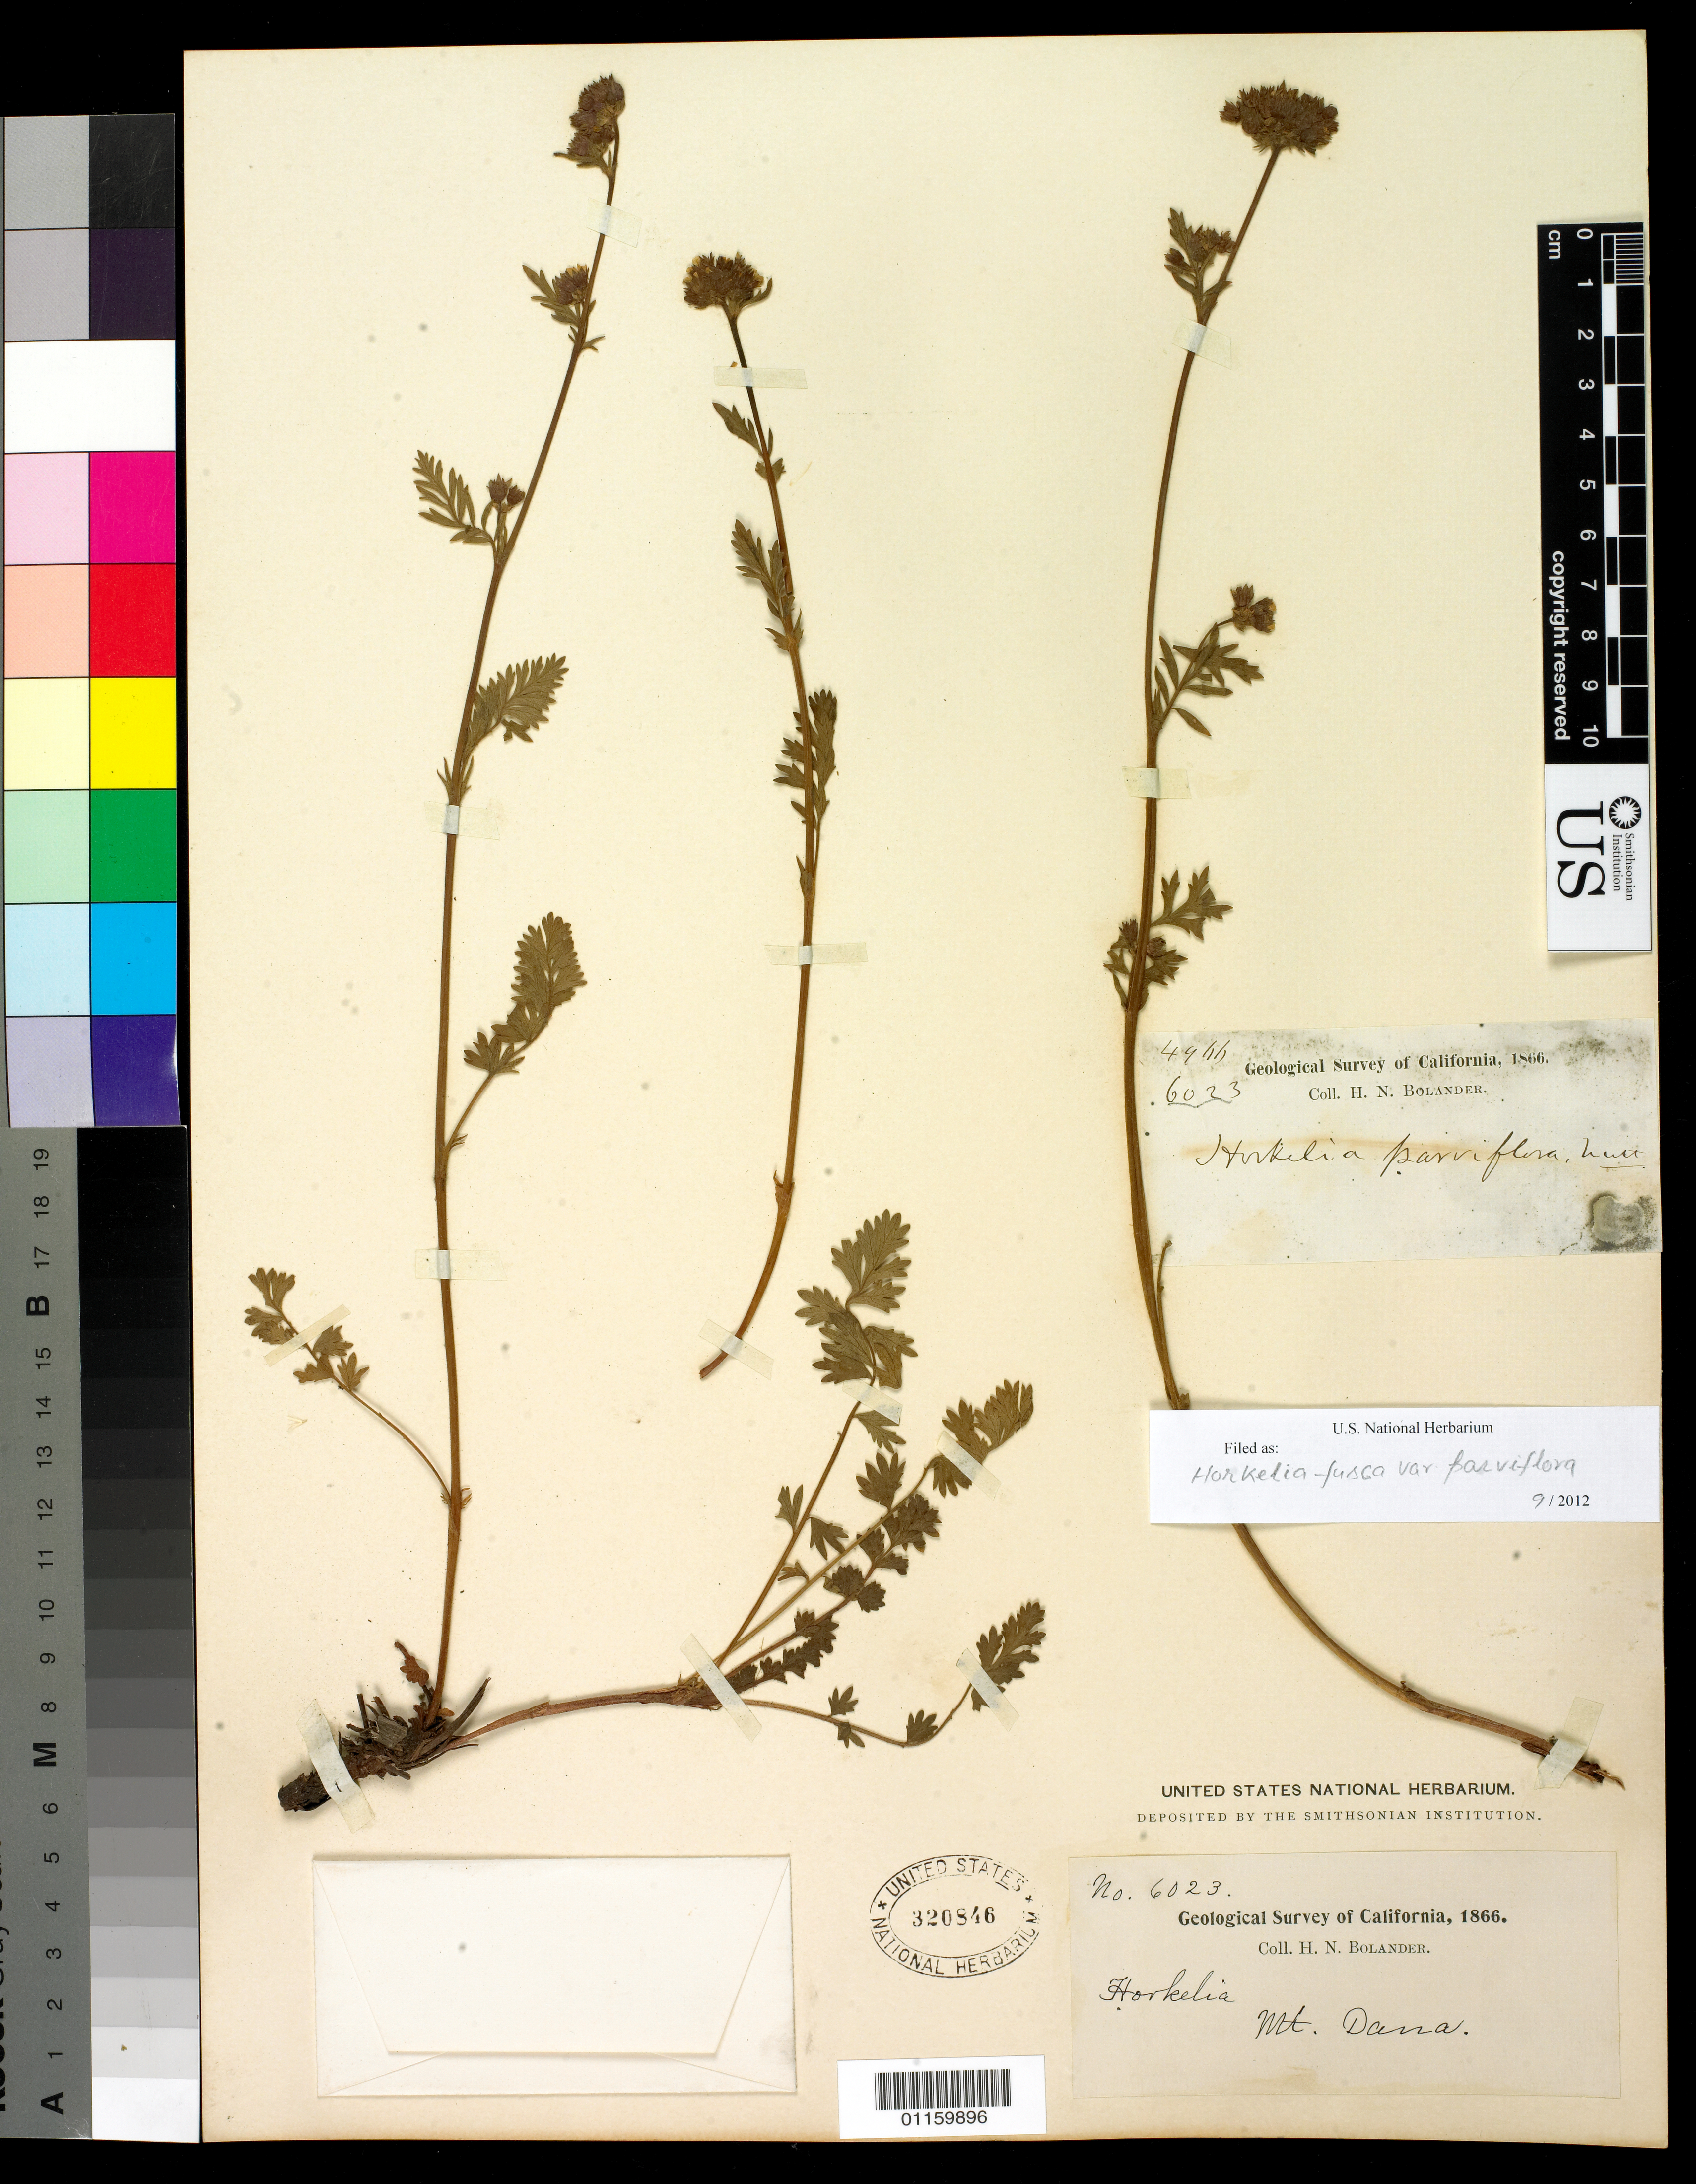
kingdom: Plantae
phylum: Tracheophyta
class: Magnoliopsida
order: Rosales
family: Rosaceae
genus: Potentilla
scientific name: Potentilla douglasii var. parviflora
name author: (Nutt. ex Hook. & Arn.) J.T. Howell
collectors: H. Bolander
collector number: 6023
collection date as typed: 1866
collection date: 1866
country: United States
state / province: California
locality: Mt. Dana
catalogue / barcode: US 320846